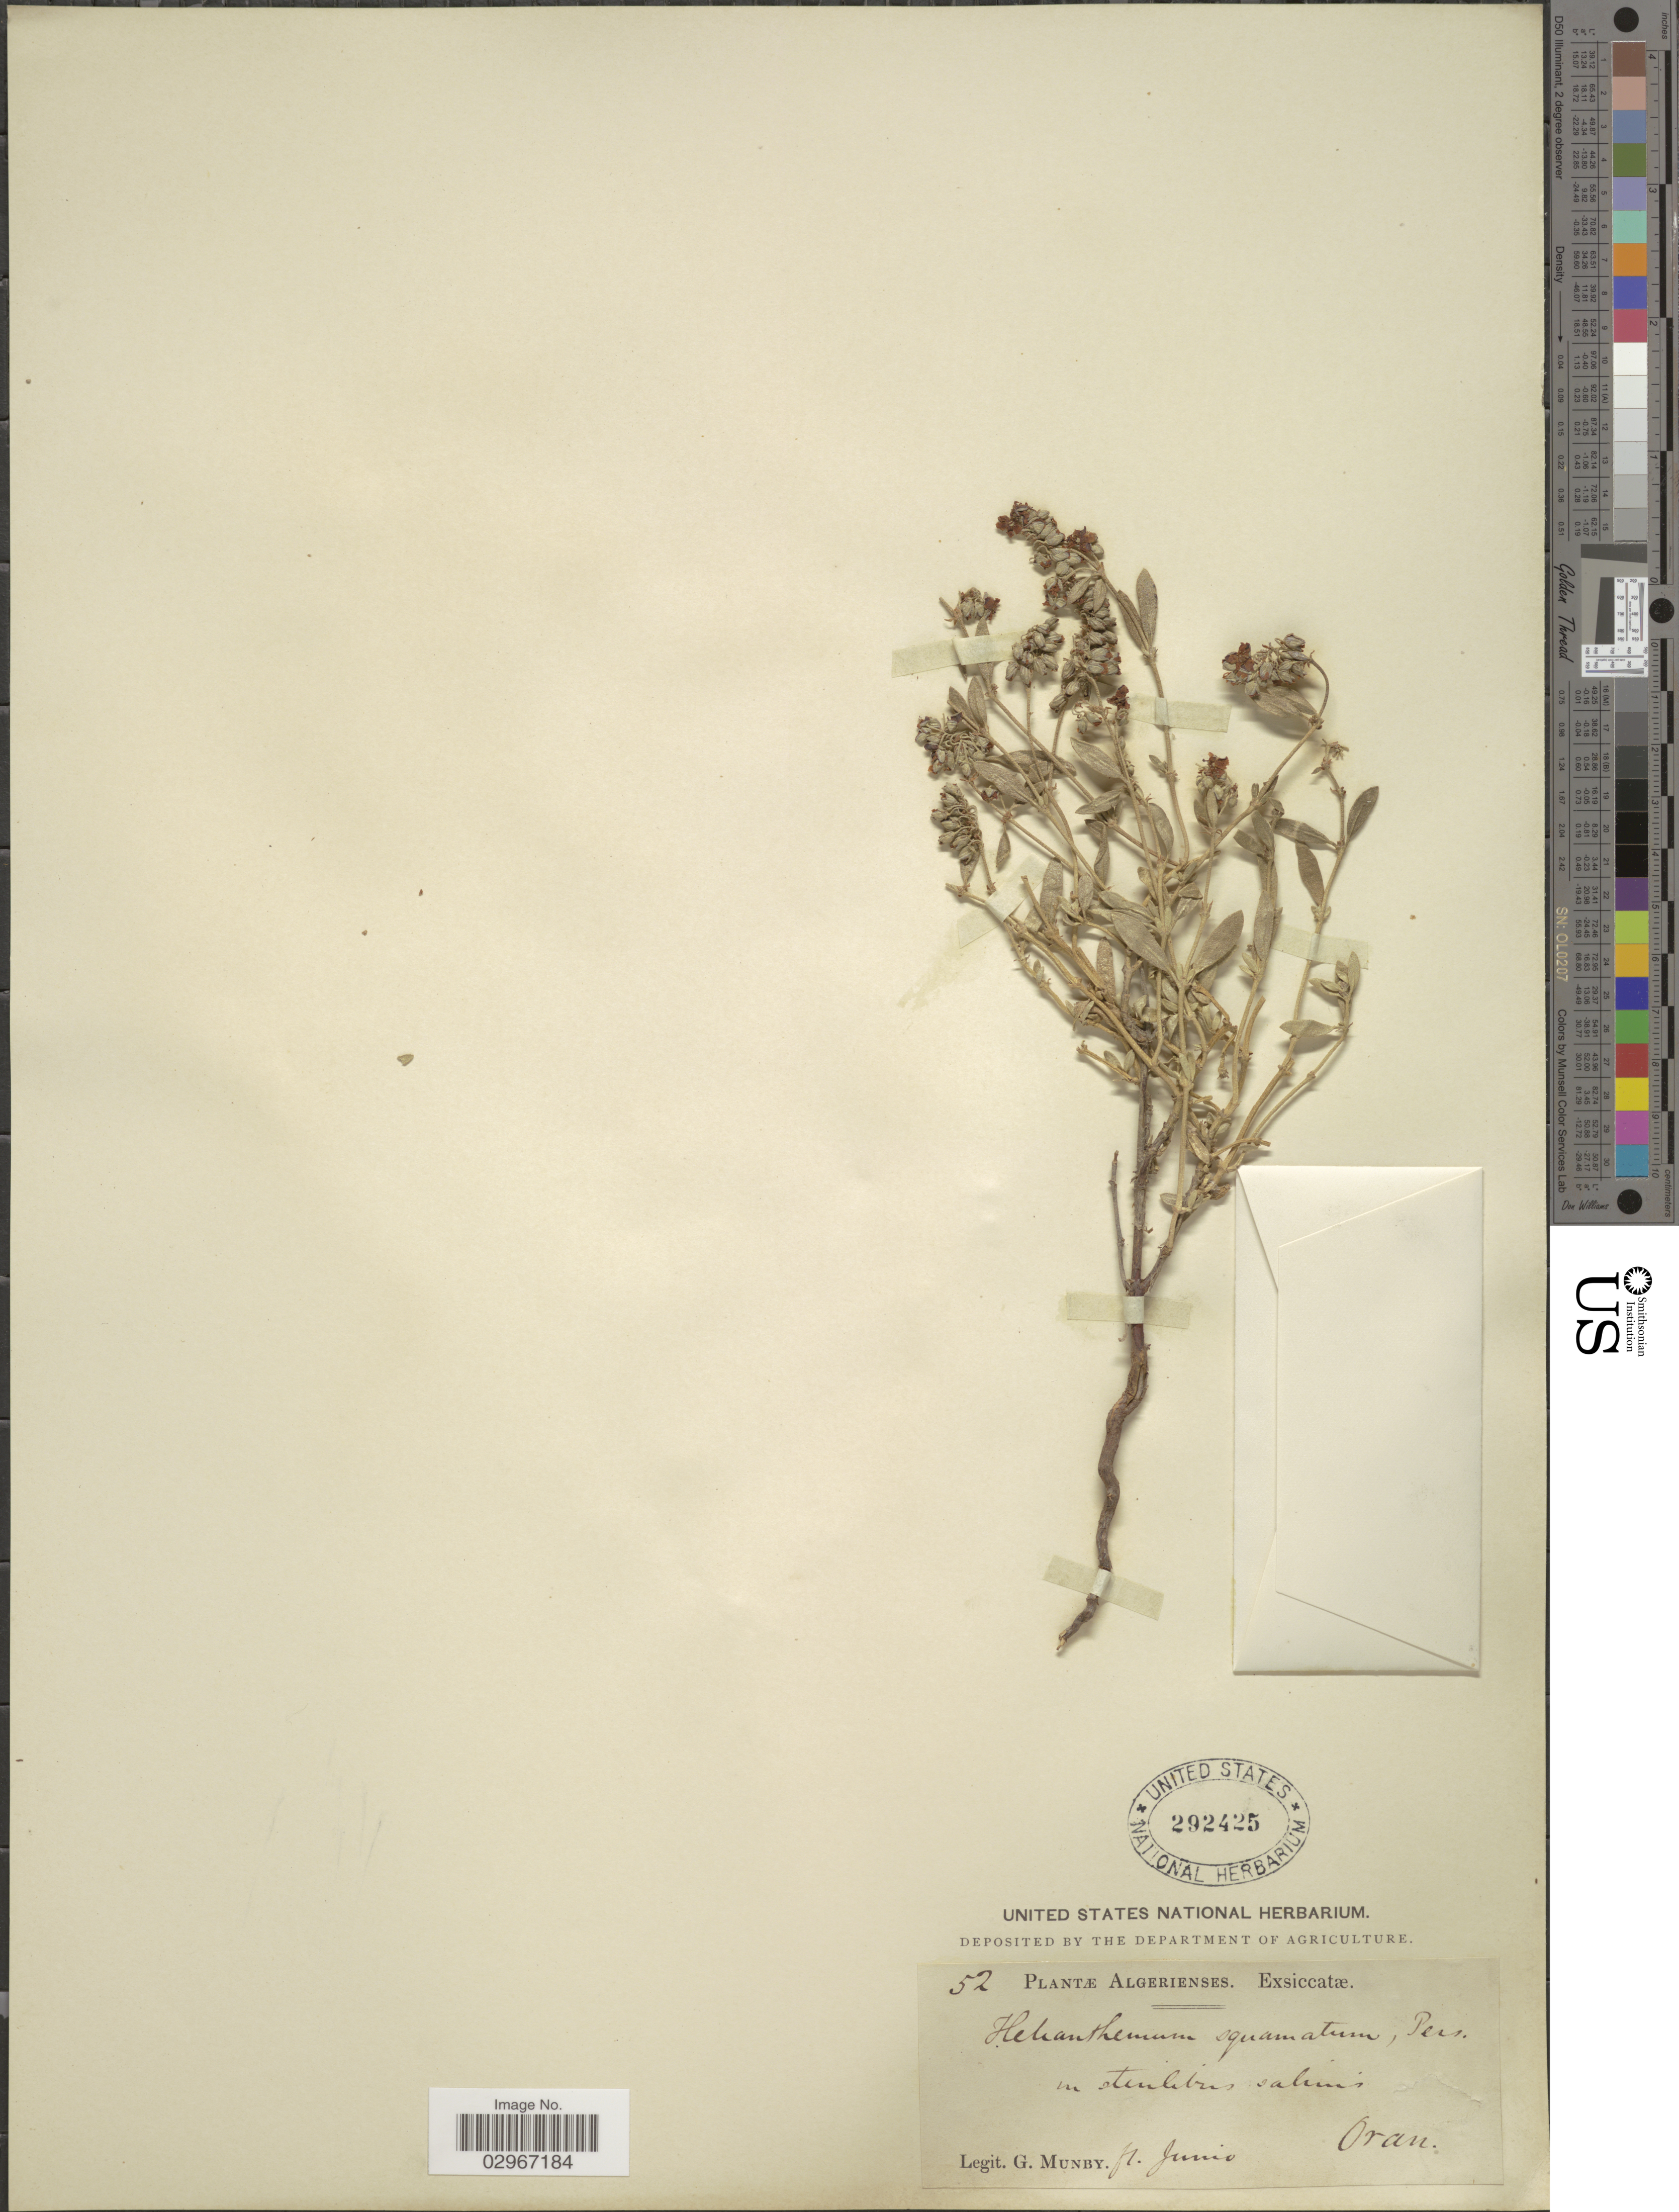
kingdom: Plantae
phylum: Tracheophyta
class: Magnoliopsida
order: Malvales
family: Cistaceae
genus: Helianthemum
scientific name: Helianthemum squamatum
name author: (L.) Dum. Cours.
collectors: G. Munby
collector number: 52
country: Algeria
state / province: Oran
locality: Algerienses.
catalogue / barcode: US 292425